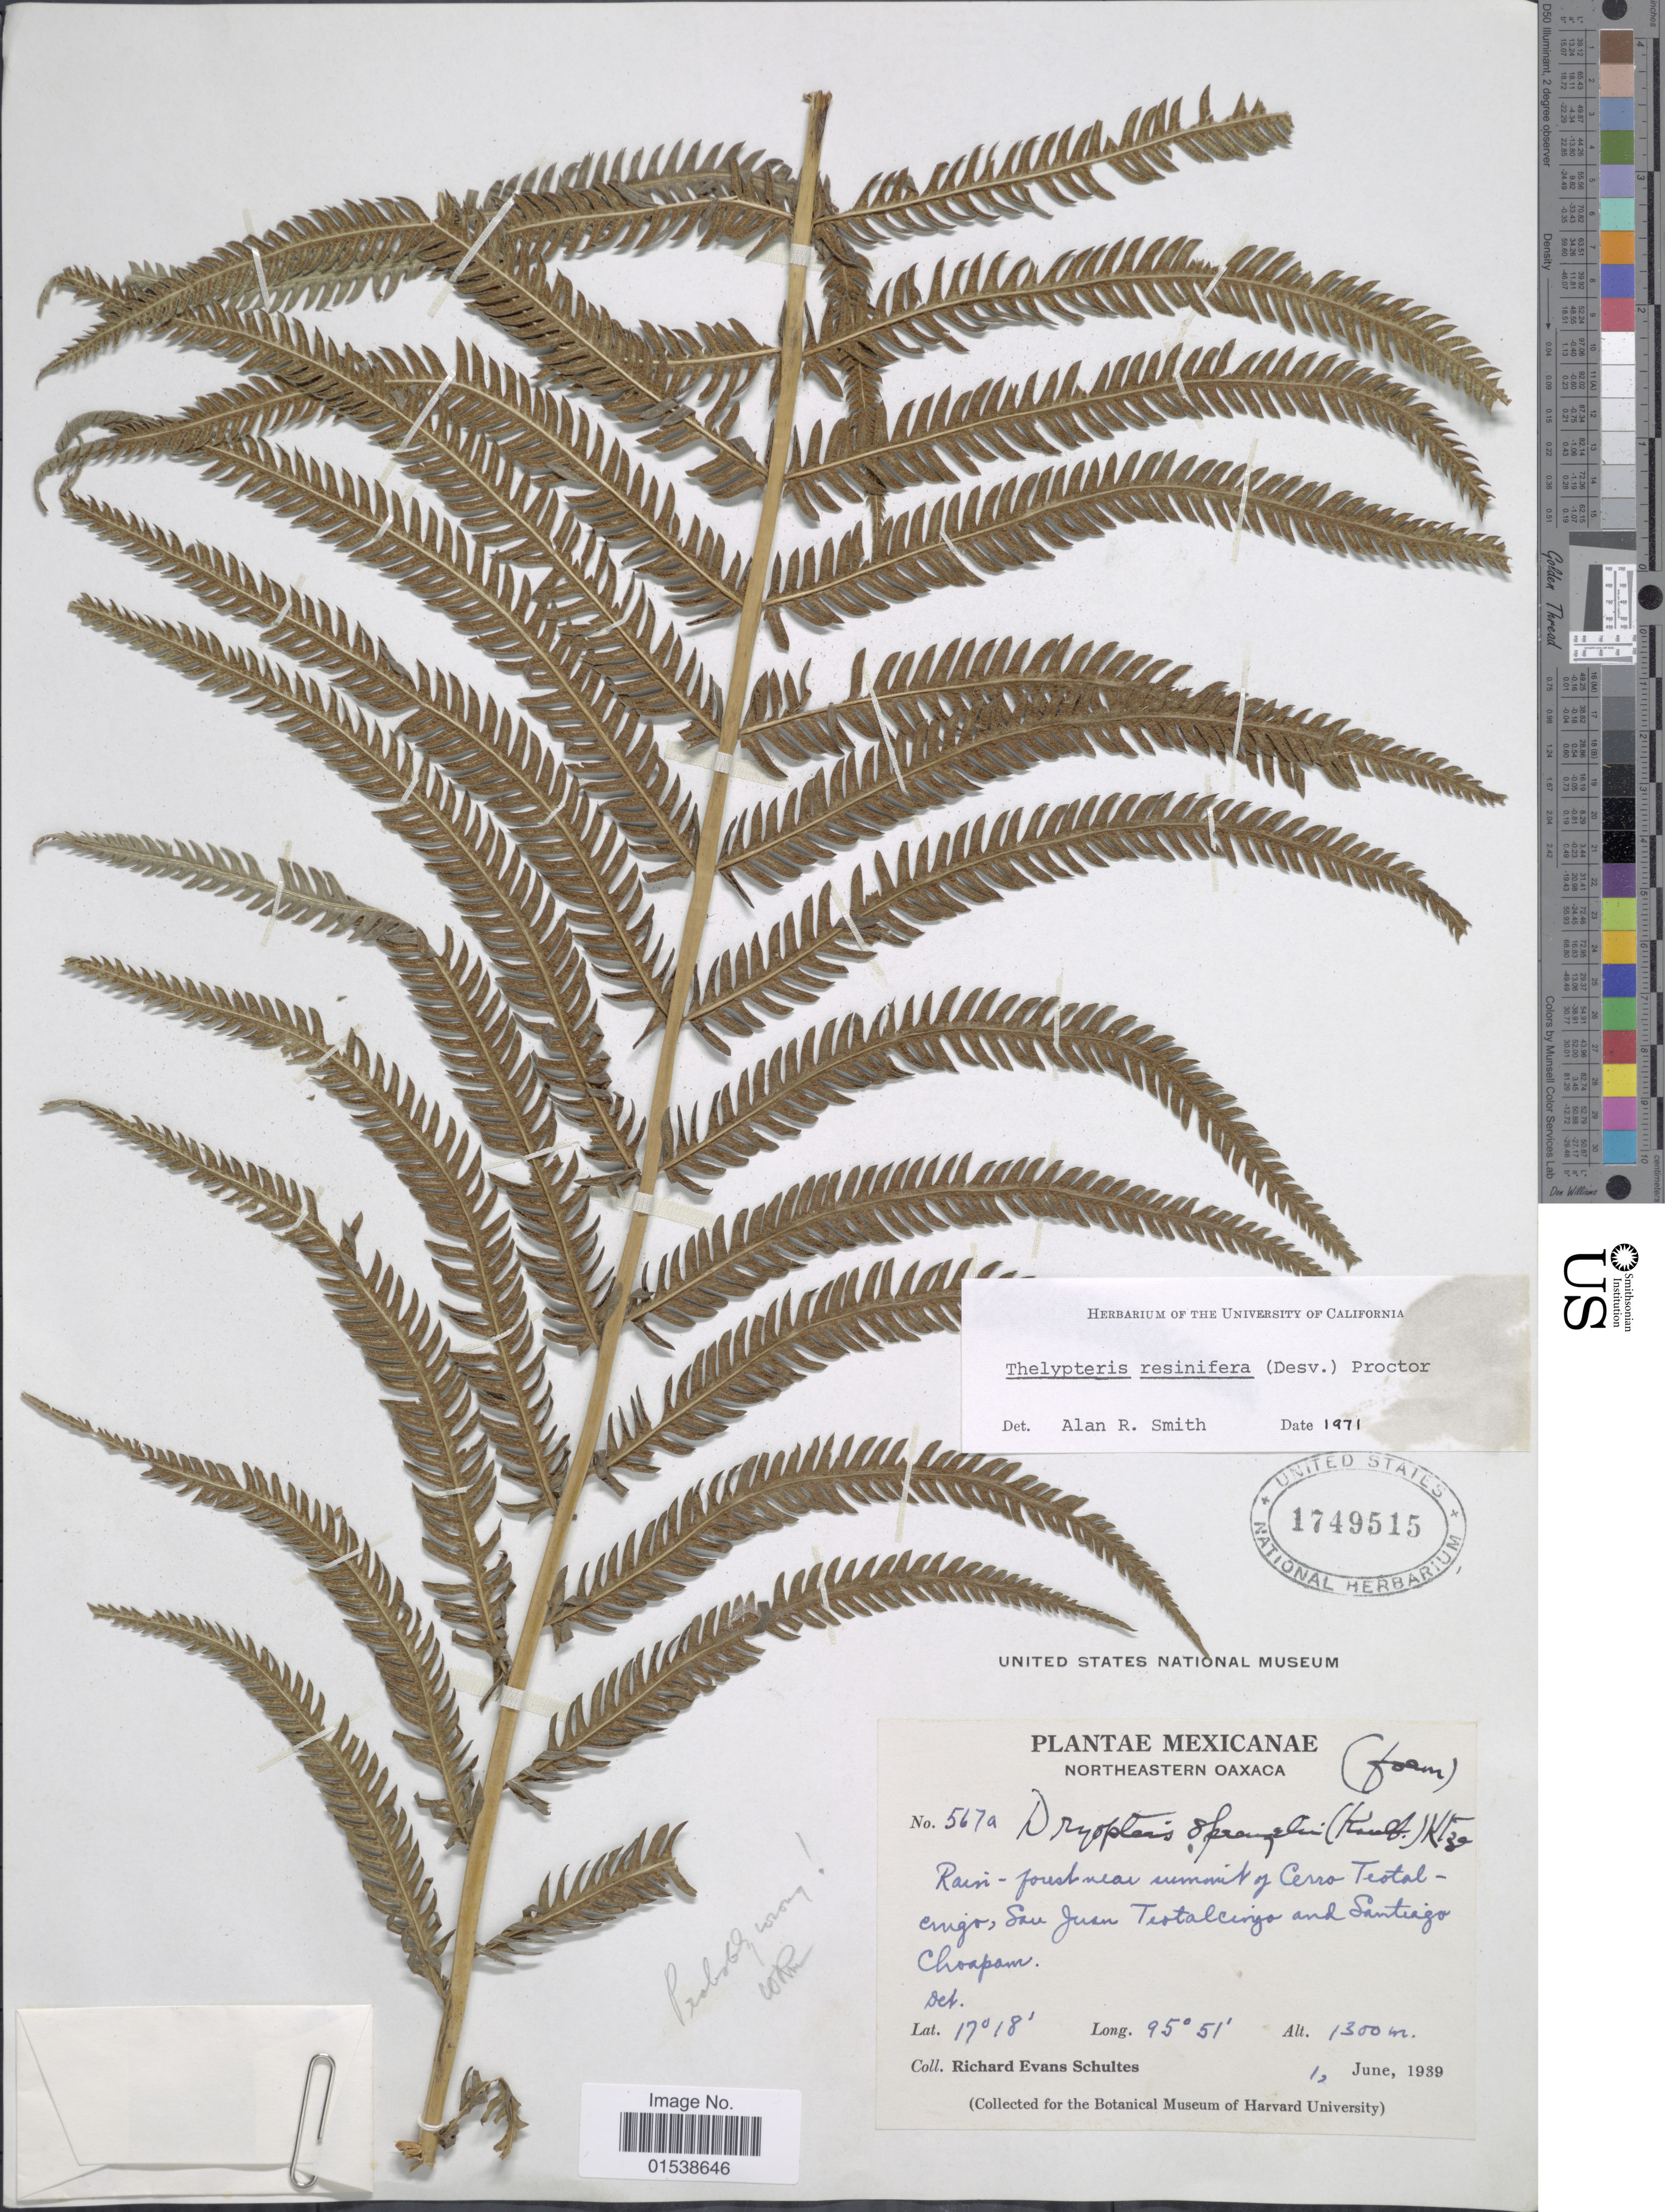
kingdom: Plantae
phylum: Tracheophyta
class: Polypodiopsida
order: Polypodiales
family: Thelypteridaceae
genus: Amauropelta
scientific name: Amauropelta resinifera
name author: (Desv.) Pic. Serm.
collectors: R. E. Schultes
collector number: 567a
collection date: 1939-06-01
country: Mexico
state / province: Oaxaca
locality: Mexicanae, Northeastern Oaxaca, rain-forest summit of Cerro Teotalcingo, San Juan Teotalcingo and Santiago Choapam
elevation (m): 1300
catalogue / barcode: US 1749515